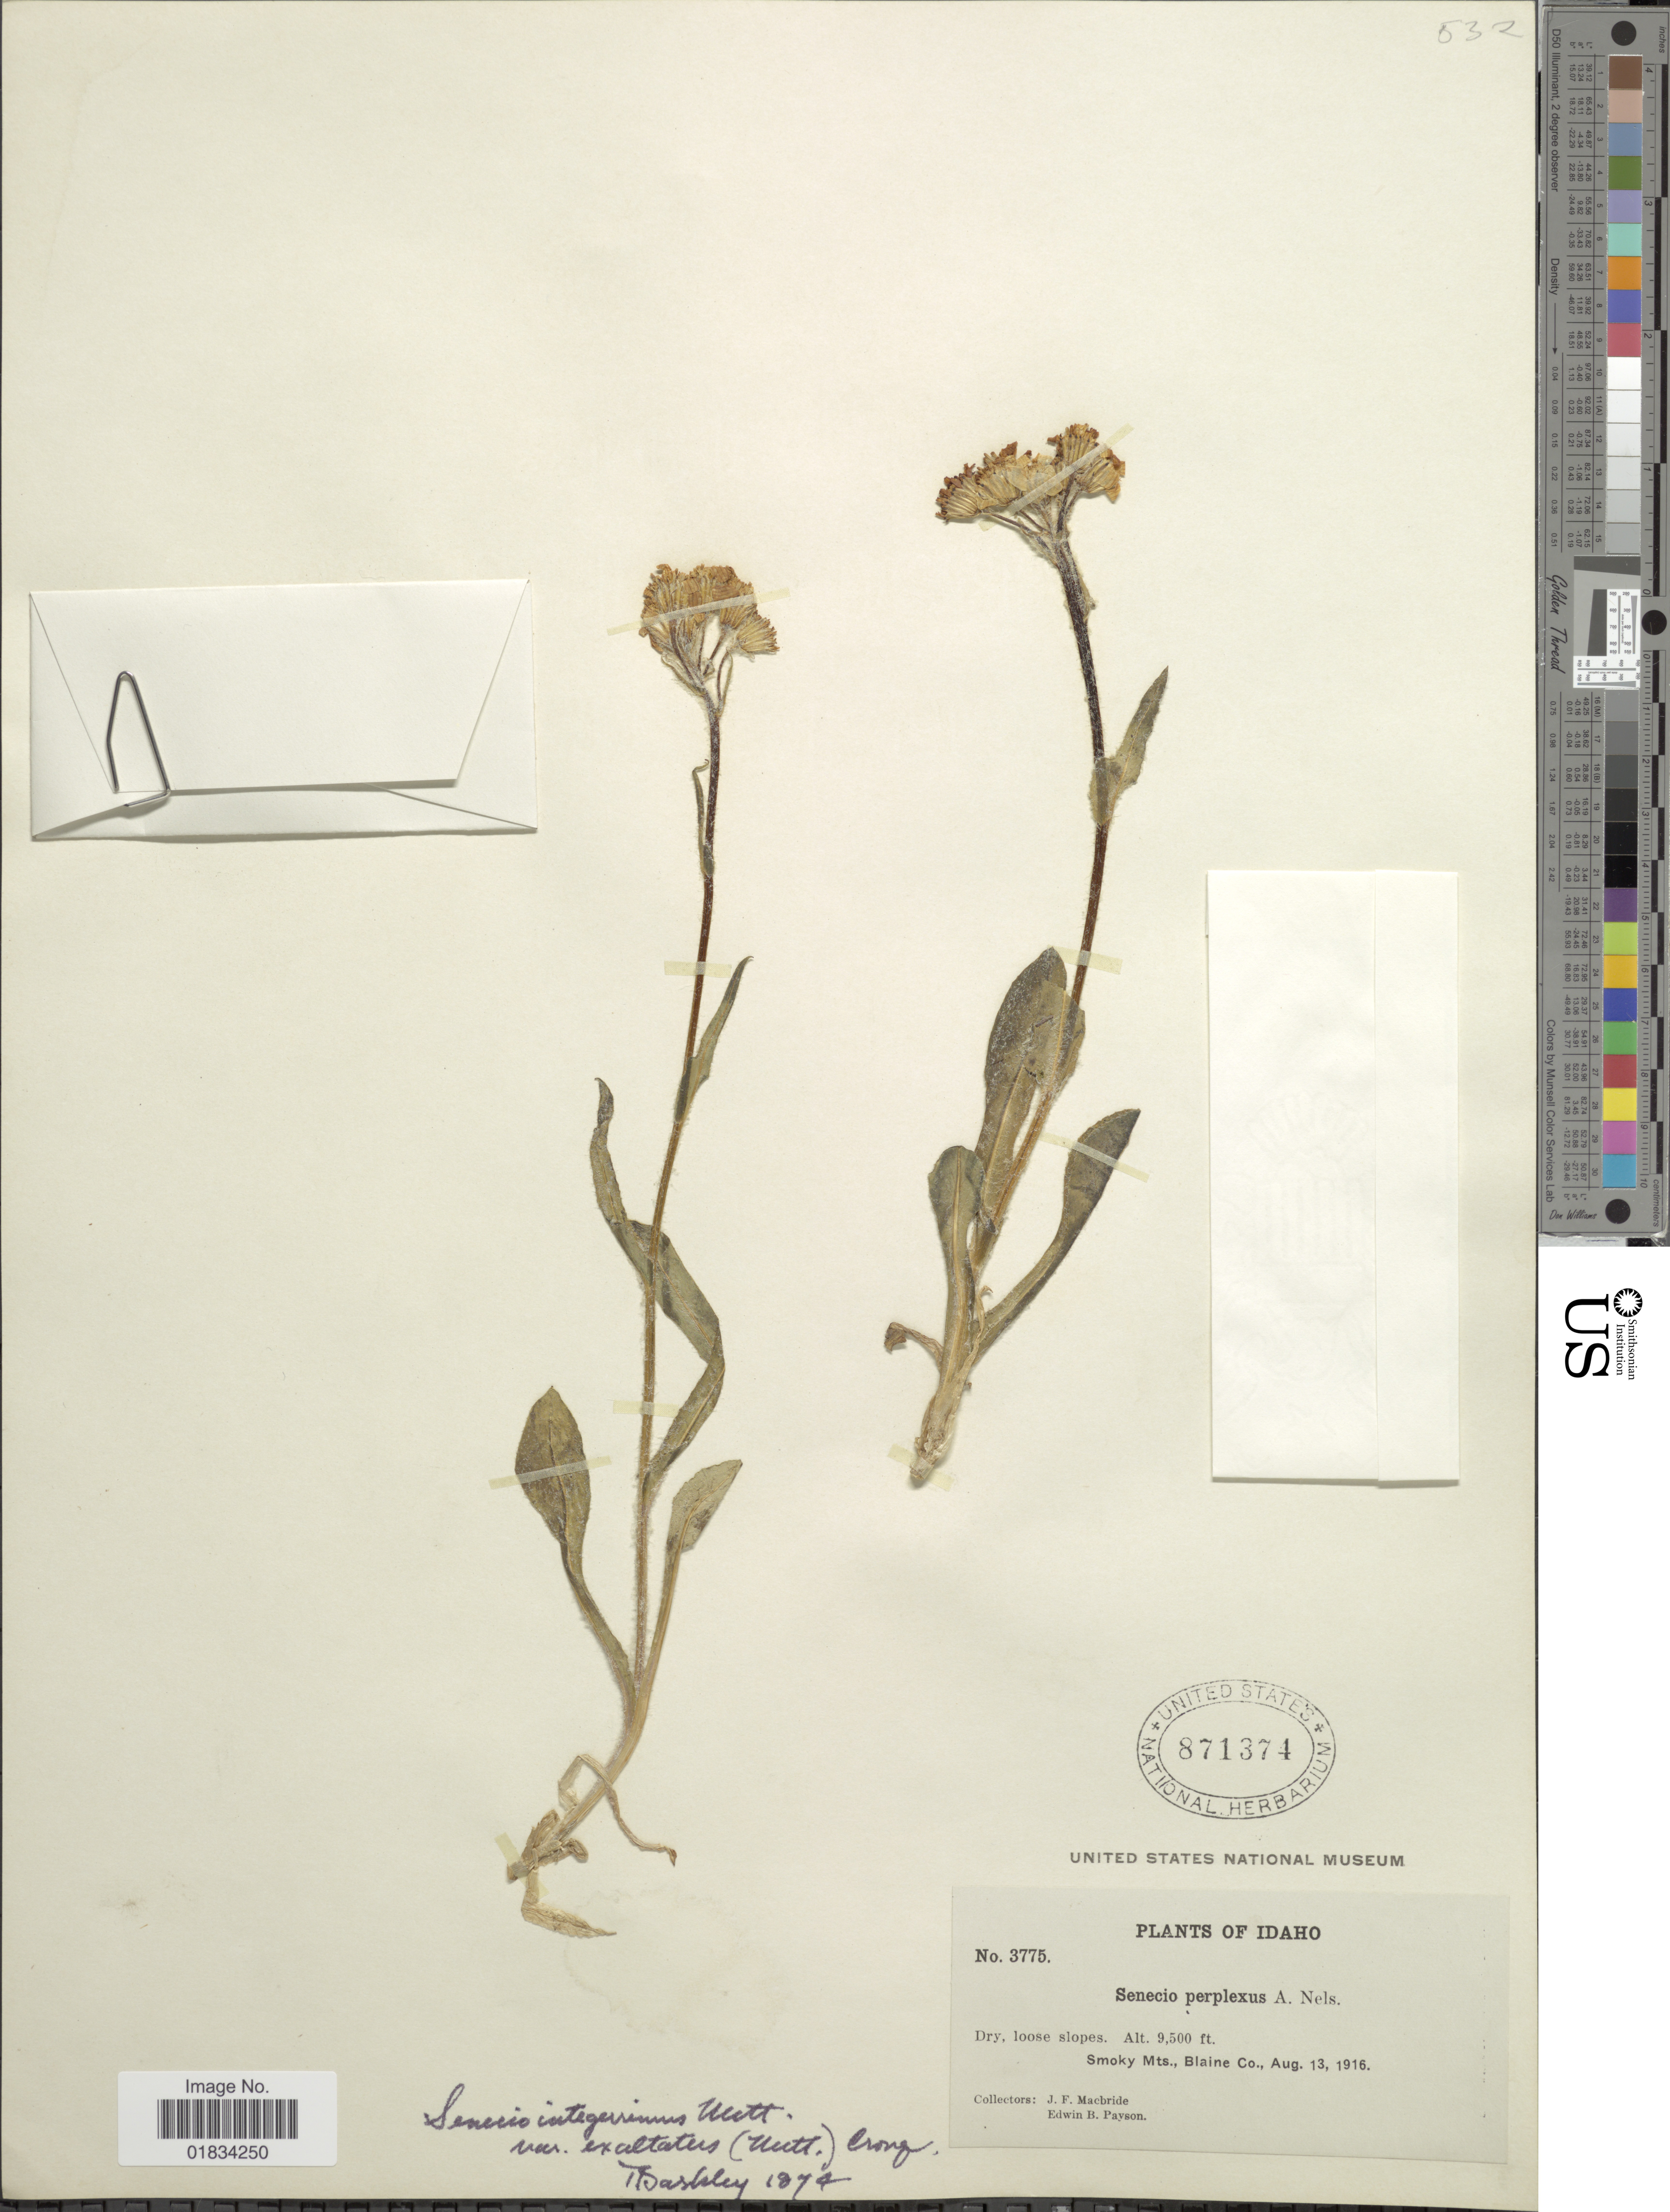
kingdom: Plantae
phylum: Tracheophyta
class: Magnoliopsida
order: Asterales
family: Asteraceae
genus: Senecio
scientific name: Senecio integerrimus var. exaltatus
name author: (Nutt.) Cronq.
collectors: J. F. Macbride & E. B. Payson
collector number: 3775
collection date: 1916-08-13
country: United States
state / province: Idaho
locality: Smoky Mts., Blaine Co.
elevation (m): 2896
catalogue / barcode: US 871374